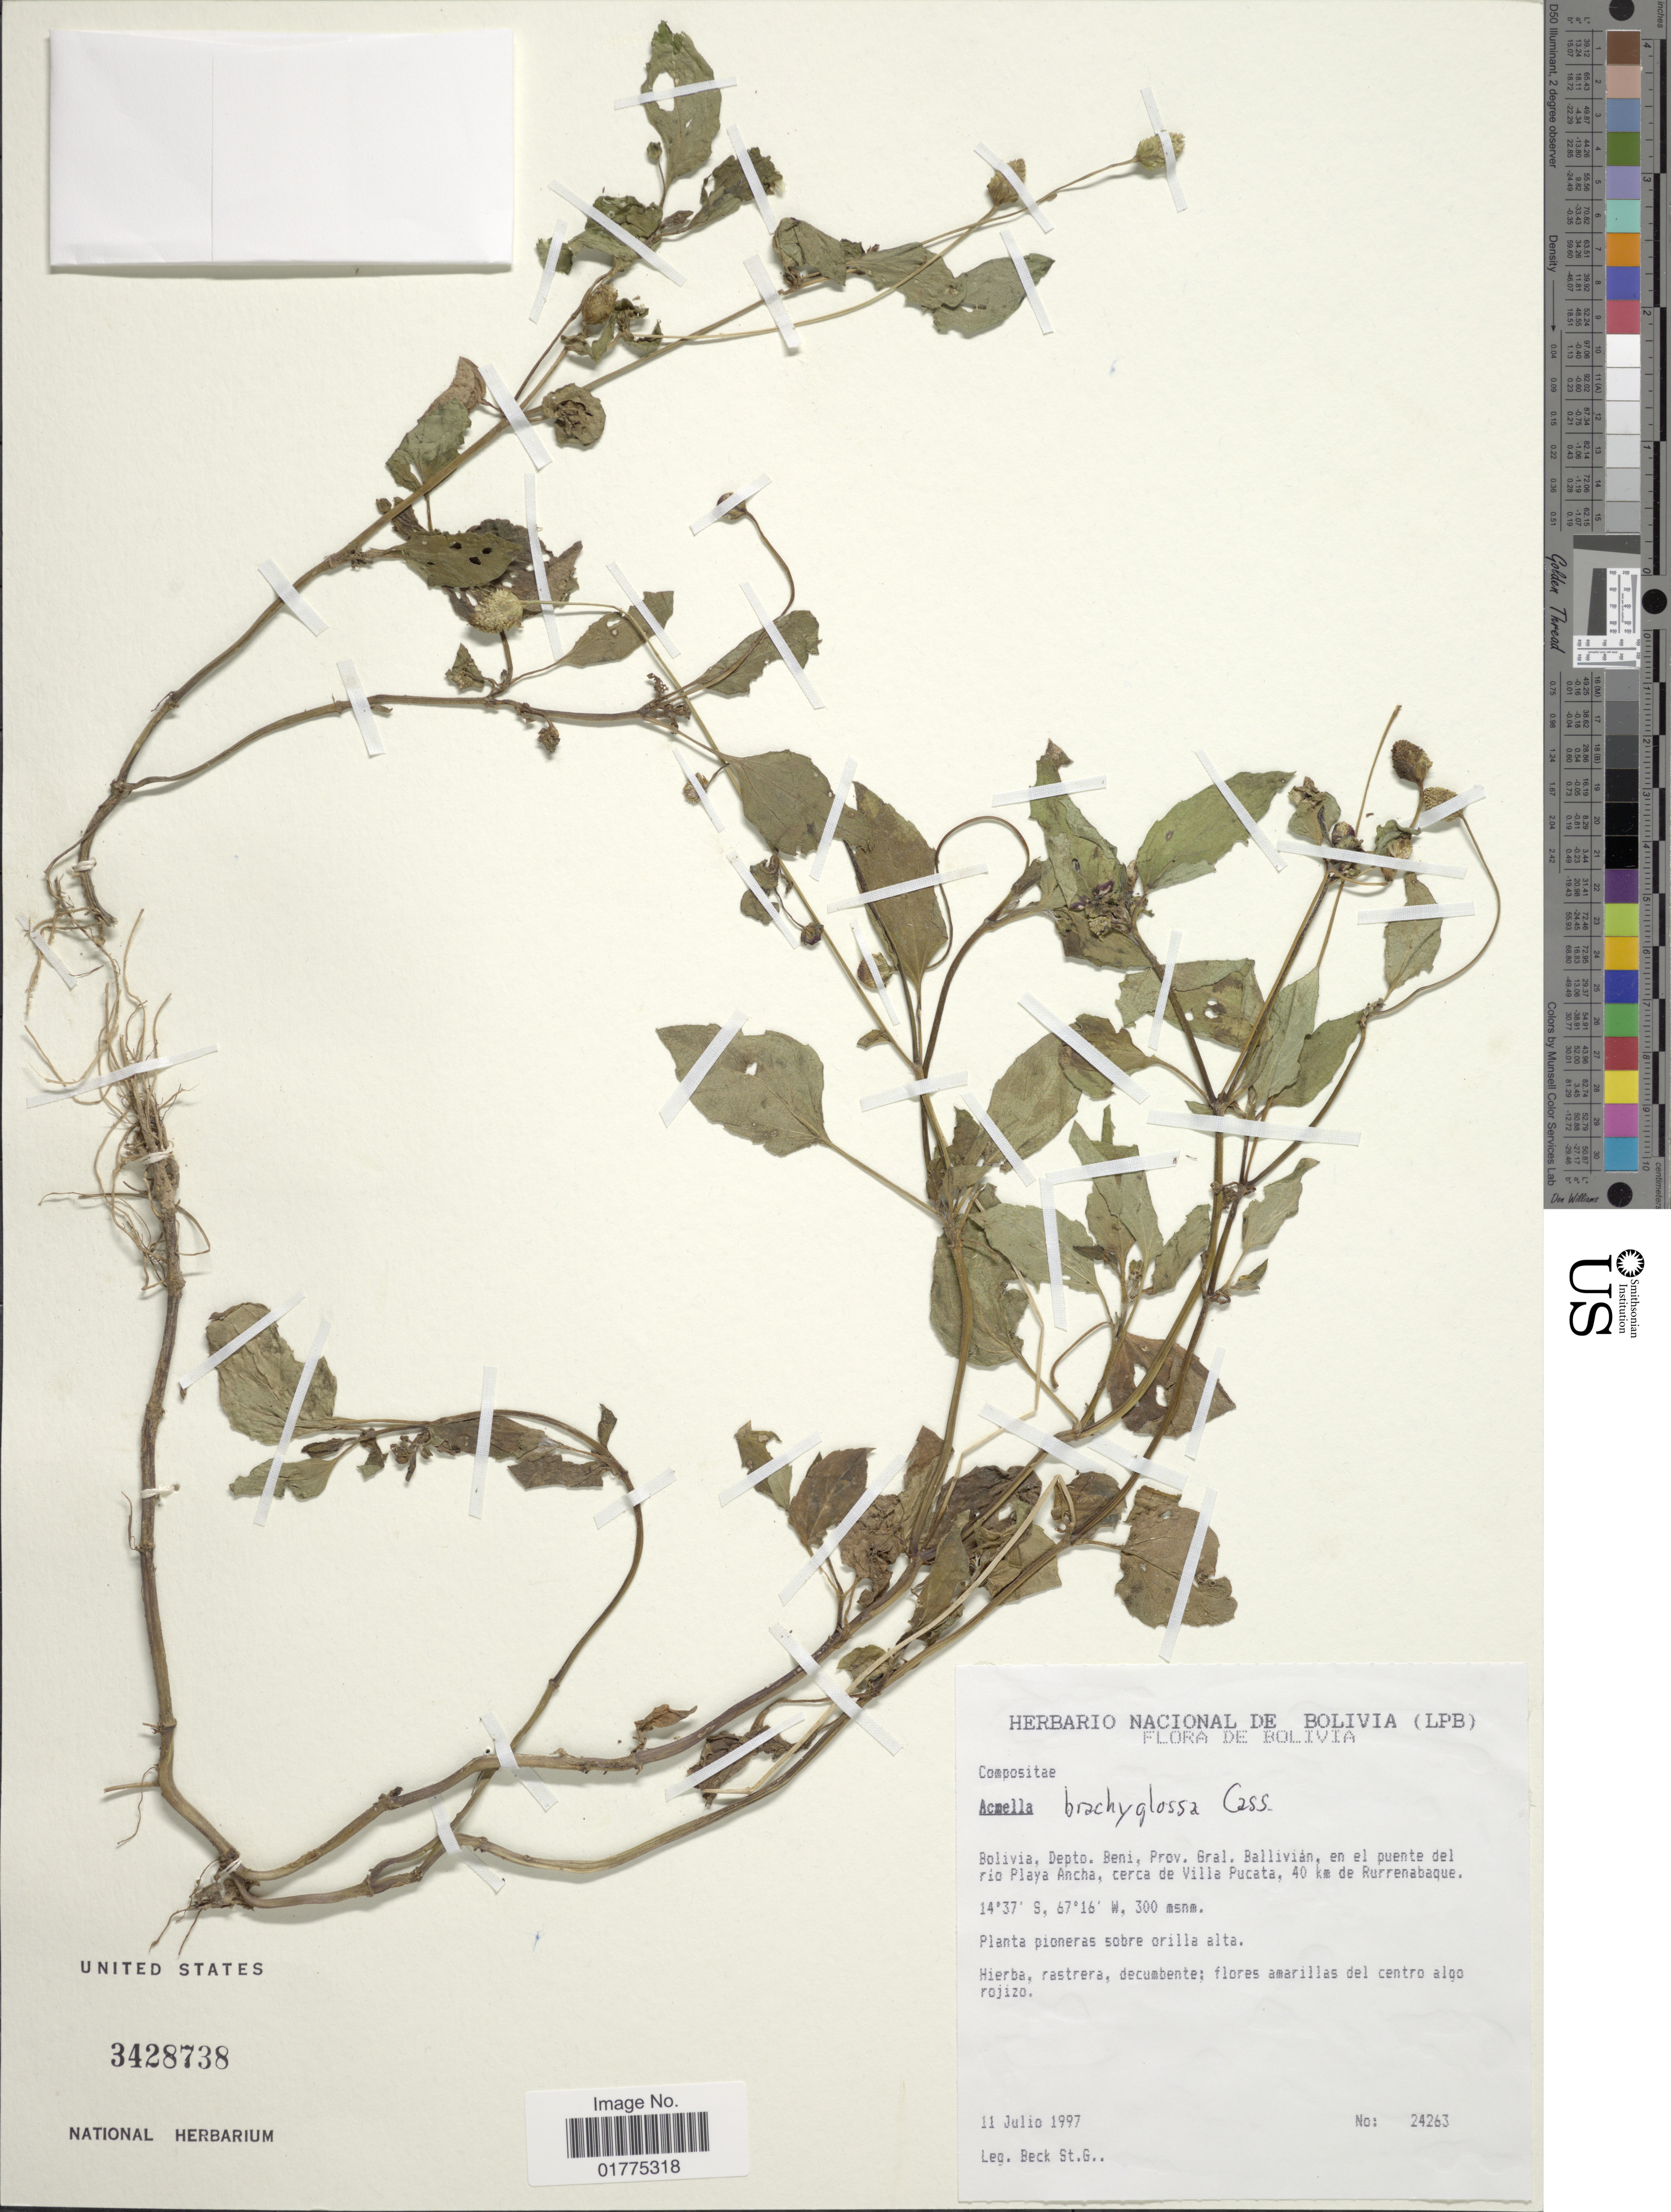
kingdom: Plantae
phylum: Tracheophyta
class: Magnoliopsida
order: Asterales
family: Asteraceae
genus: Acmella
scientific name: Acmella brachyglossa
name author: Cass.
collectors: S. G. Beck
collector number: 24263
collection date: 1997-07-11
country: Bolivia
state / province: Beni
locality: Depto.: Beni, Prov. Gral, Ballivian, en el puente del rio Playa Ancha, cerca de Villa Pucata, 40 km de Rurrenabaque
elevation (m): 300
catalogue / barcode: US 3428738